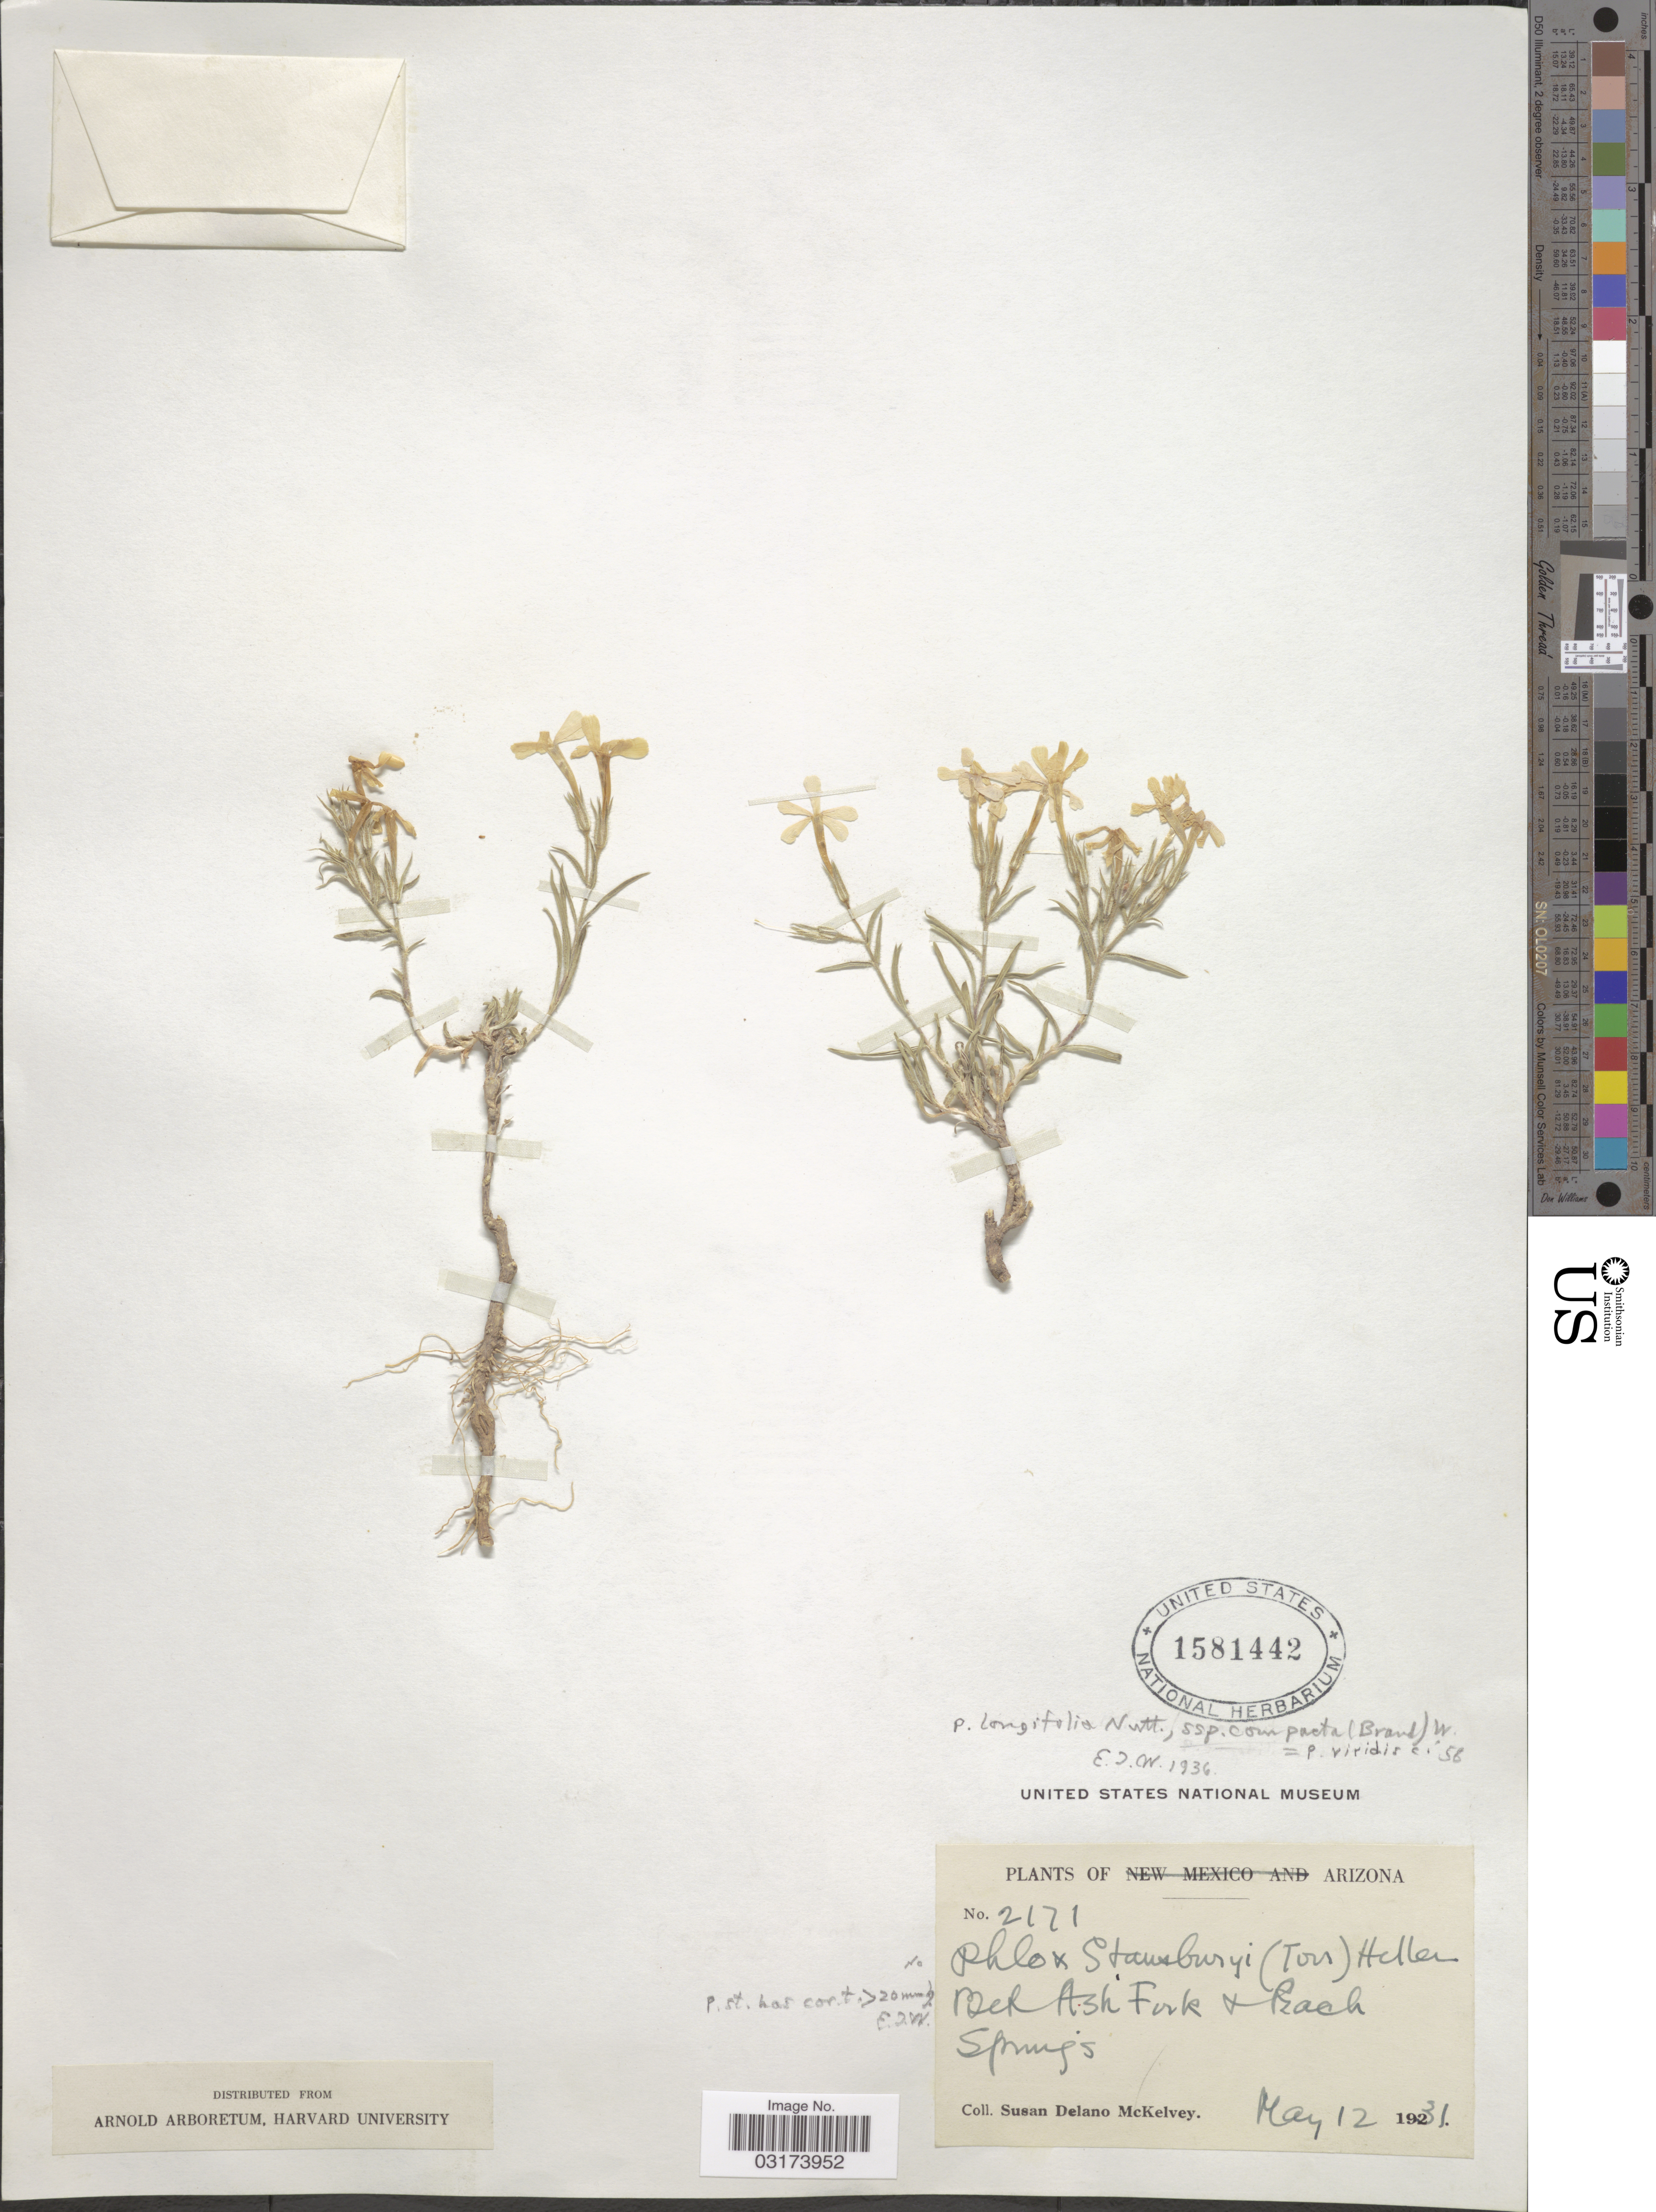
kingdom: Plantae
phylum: Tracheophyta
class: Magnoliopsida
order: Ericales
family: Polemoniaceae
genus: Phlox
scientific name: Phlox longifolia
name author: Nutt.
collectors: S. A. McKelvey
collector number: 2171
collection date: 1931-05-12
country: United States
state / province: Arizona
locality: Bet. Ash Fork & Peach Springs.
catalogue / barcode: US 1581442